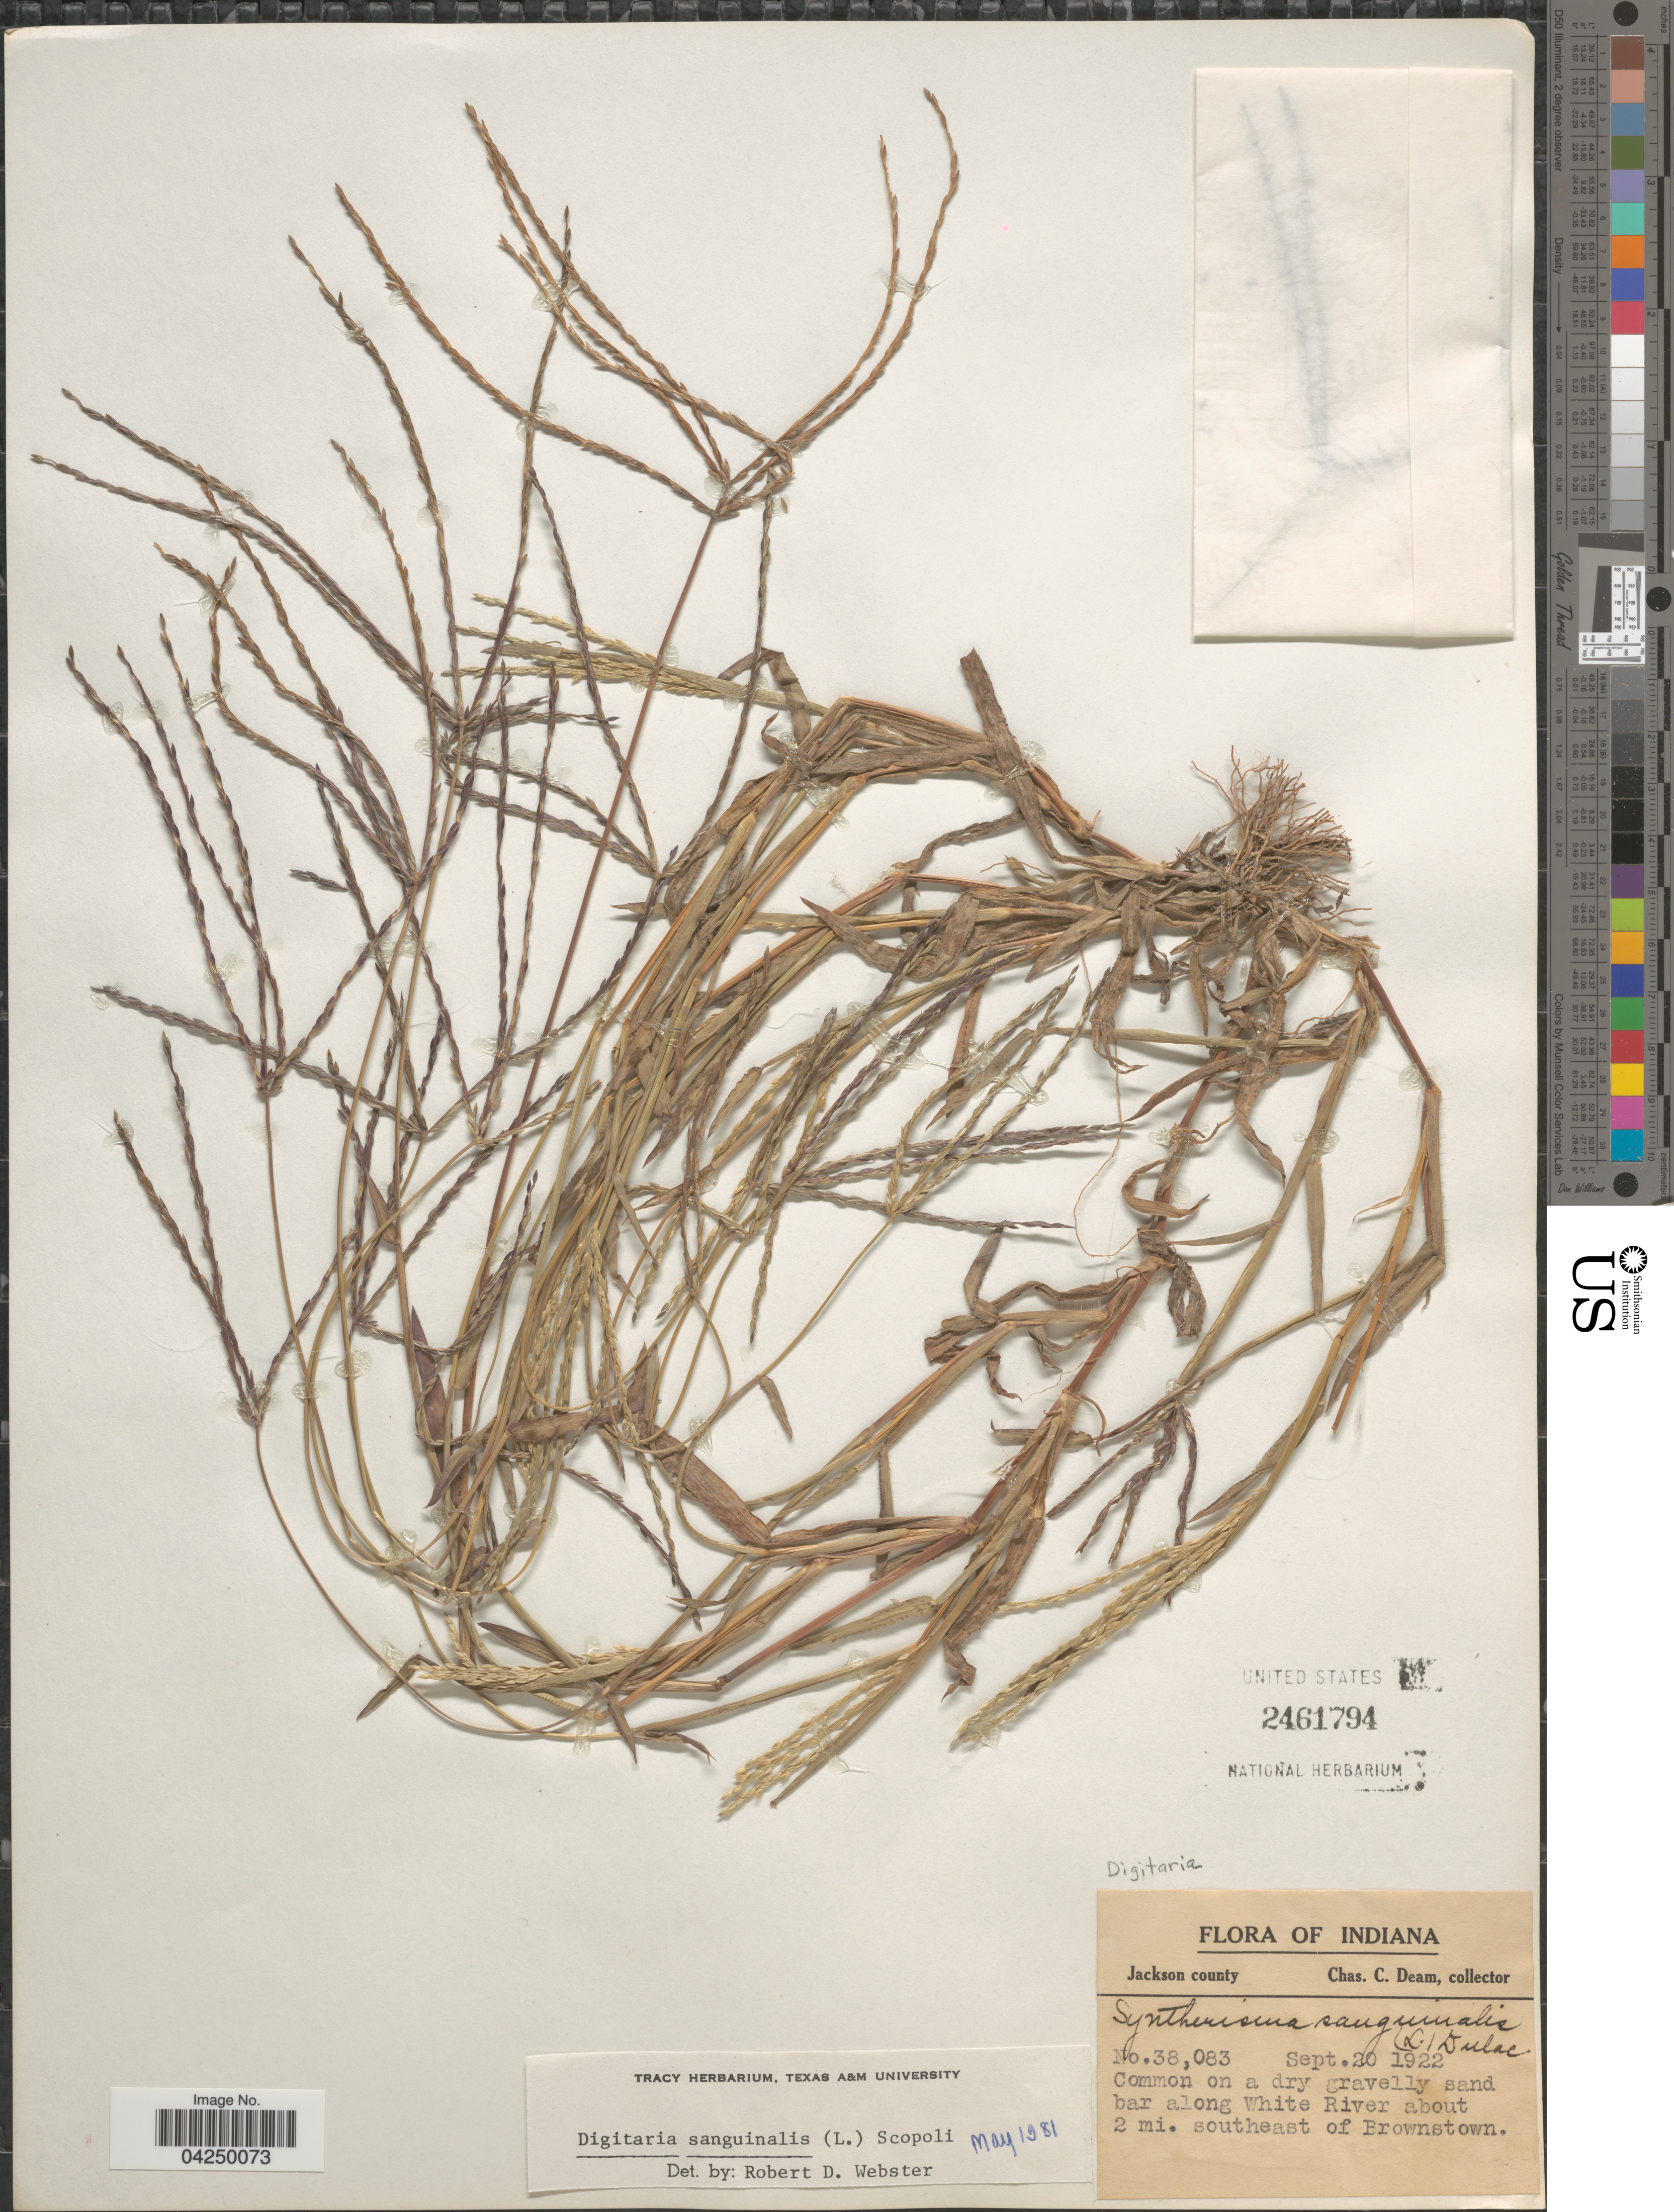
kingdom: Plantae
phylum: Tracheophyta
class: Liliopsida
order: Poales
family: Poaceae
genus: Digitaria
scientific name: Digitaria sanguinalis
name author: (L.) Scop.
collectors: C. C. Deam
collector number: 38083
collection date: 1922-09-20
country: United States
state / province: Indiana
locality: Jackson county. Common on a dry gravelly sand bar along White River about 2 mi. southeast of Brownstown.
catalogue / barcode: US 2461794